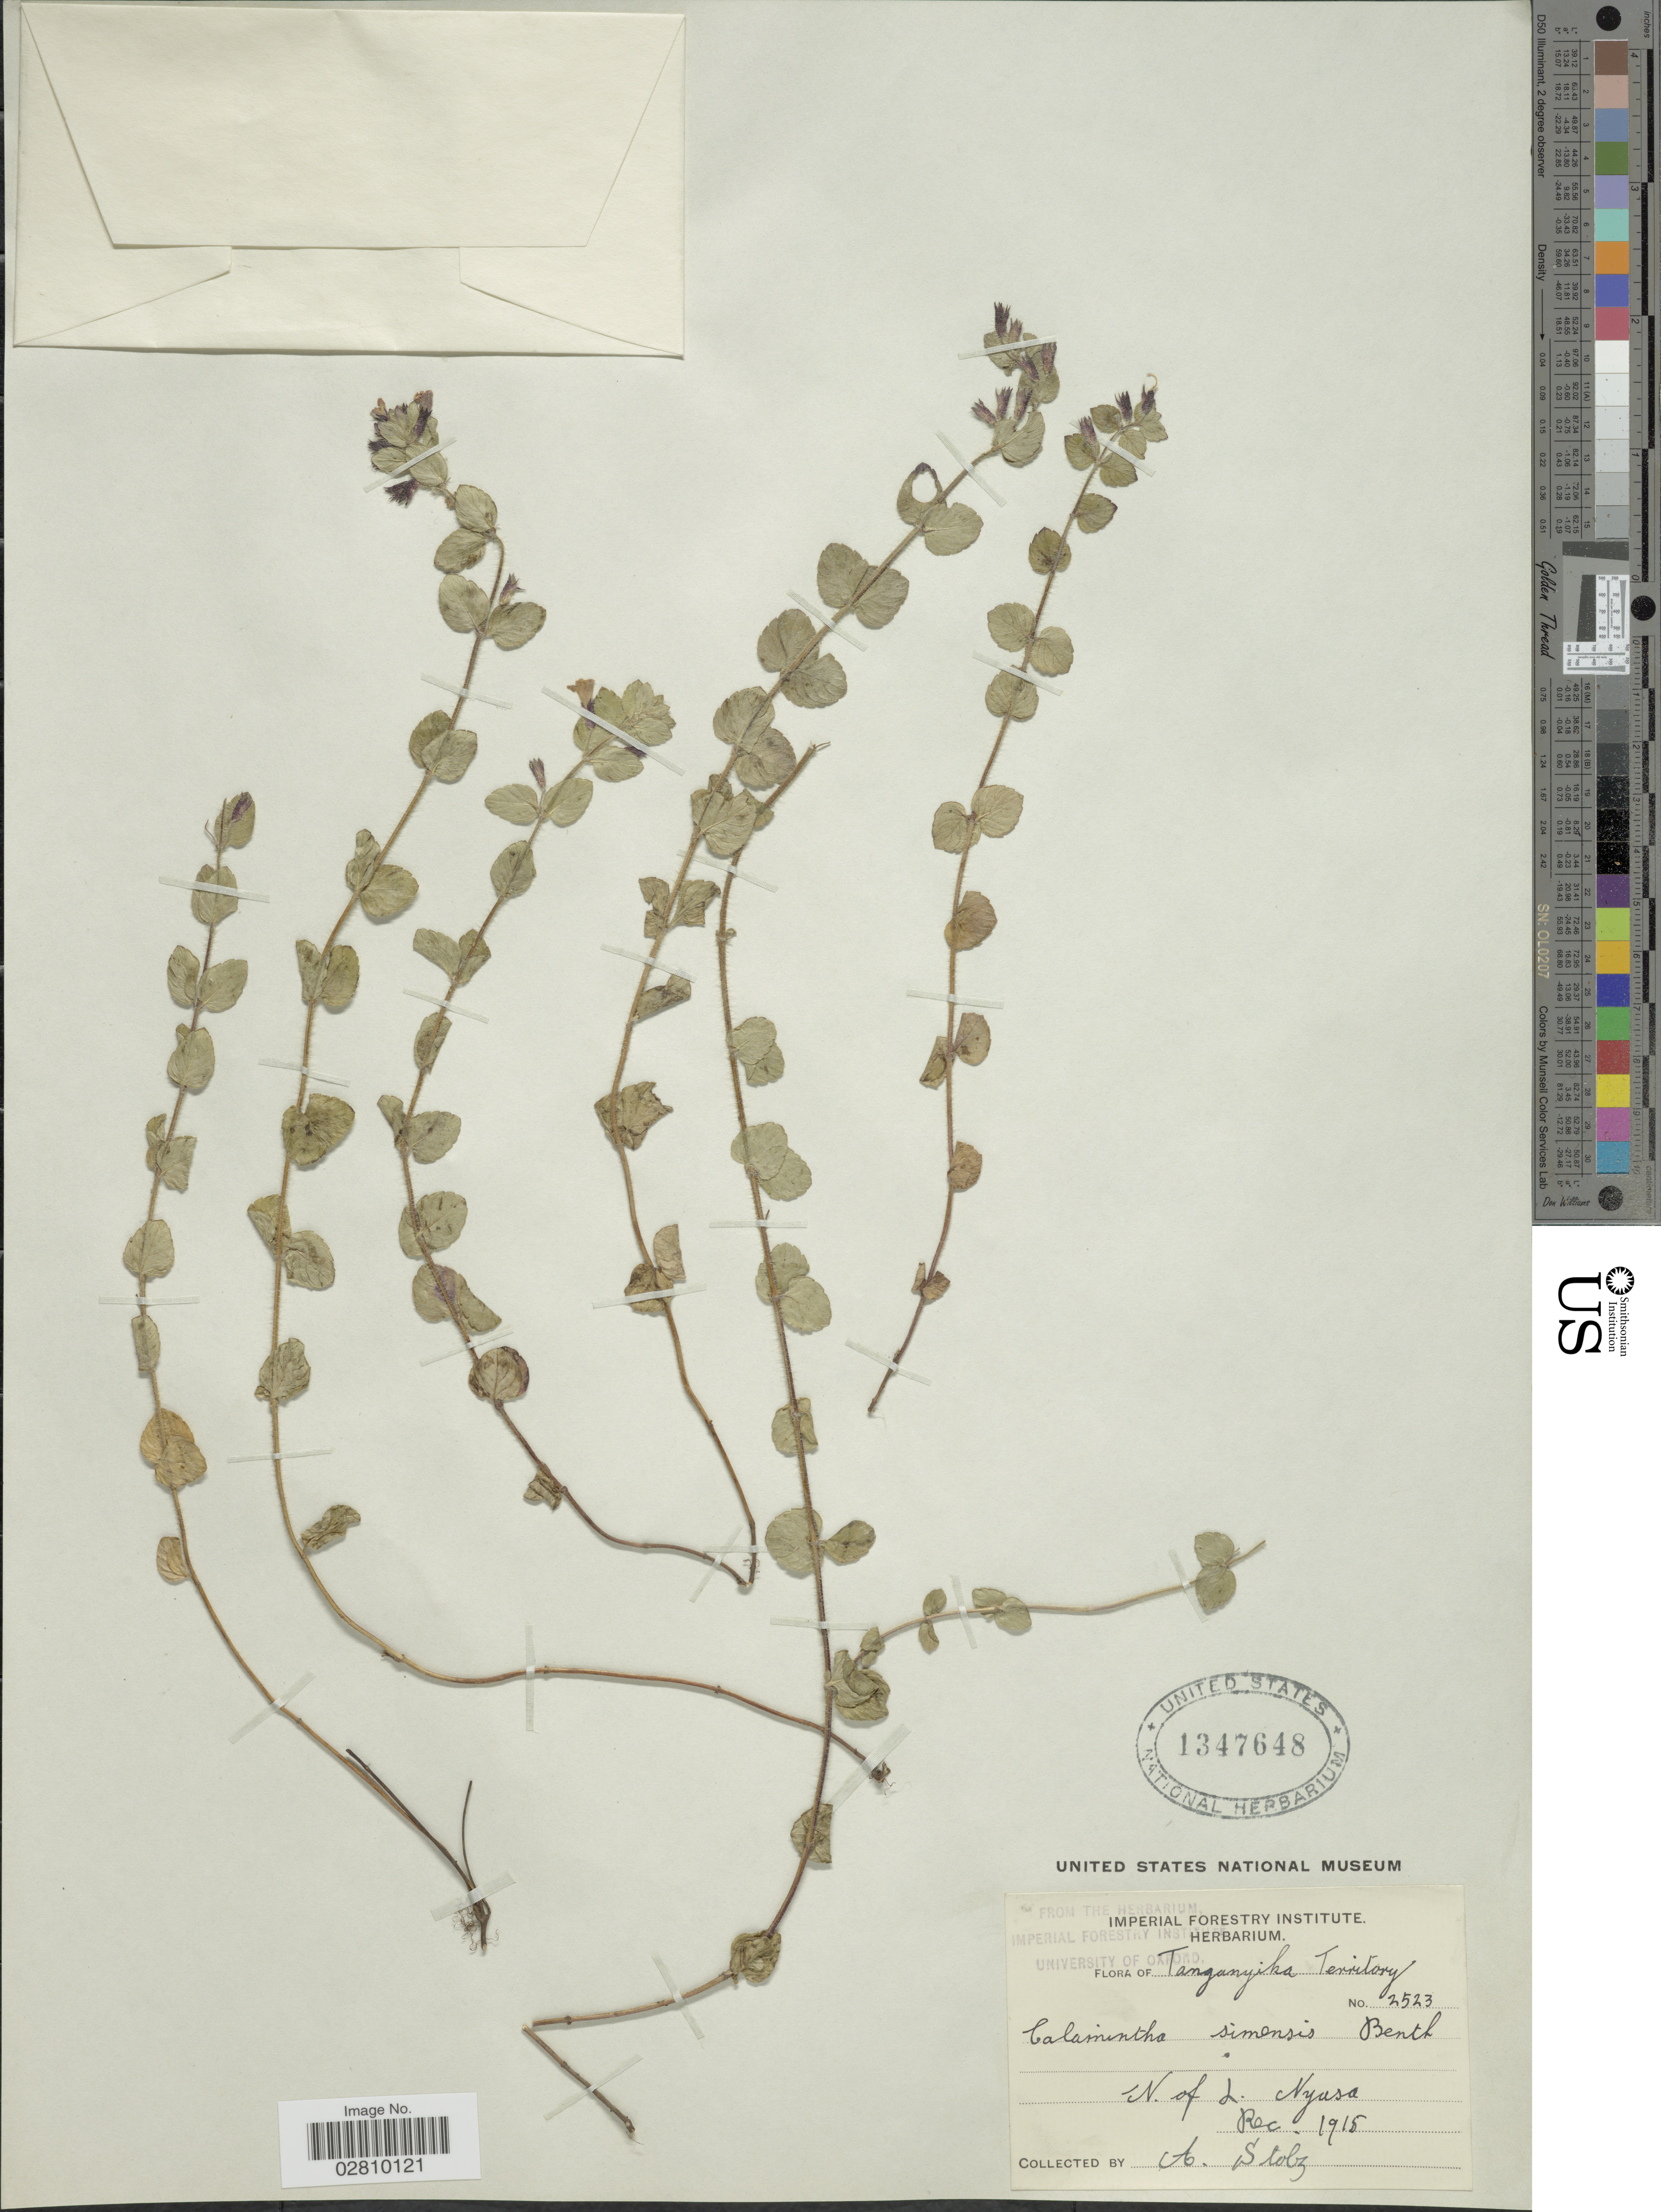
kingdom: Plantae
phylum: Tracheophyta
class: Magnoliopsida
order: Lamiales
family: Lamiaceae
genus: Calamintha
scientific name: Calamintha simensis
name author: Benth.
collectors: A. Stolz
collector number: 2523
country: Tanzania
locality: Tangantika Territory. N. of L. Nyasa.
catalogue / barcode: US 1347648